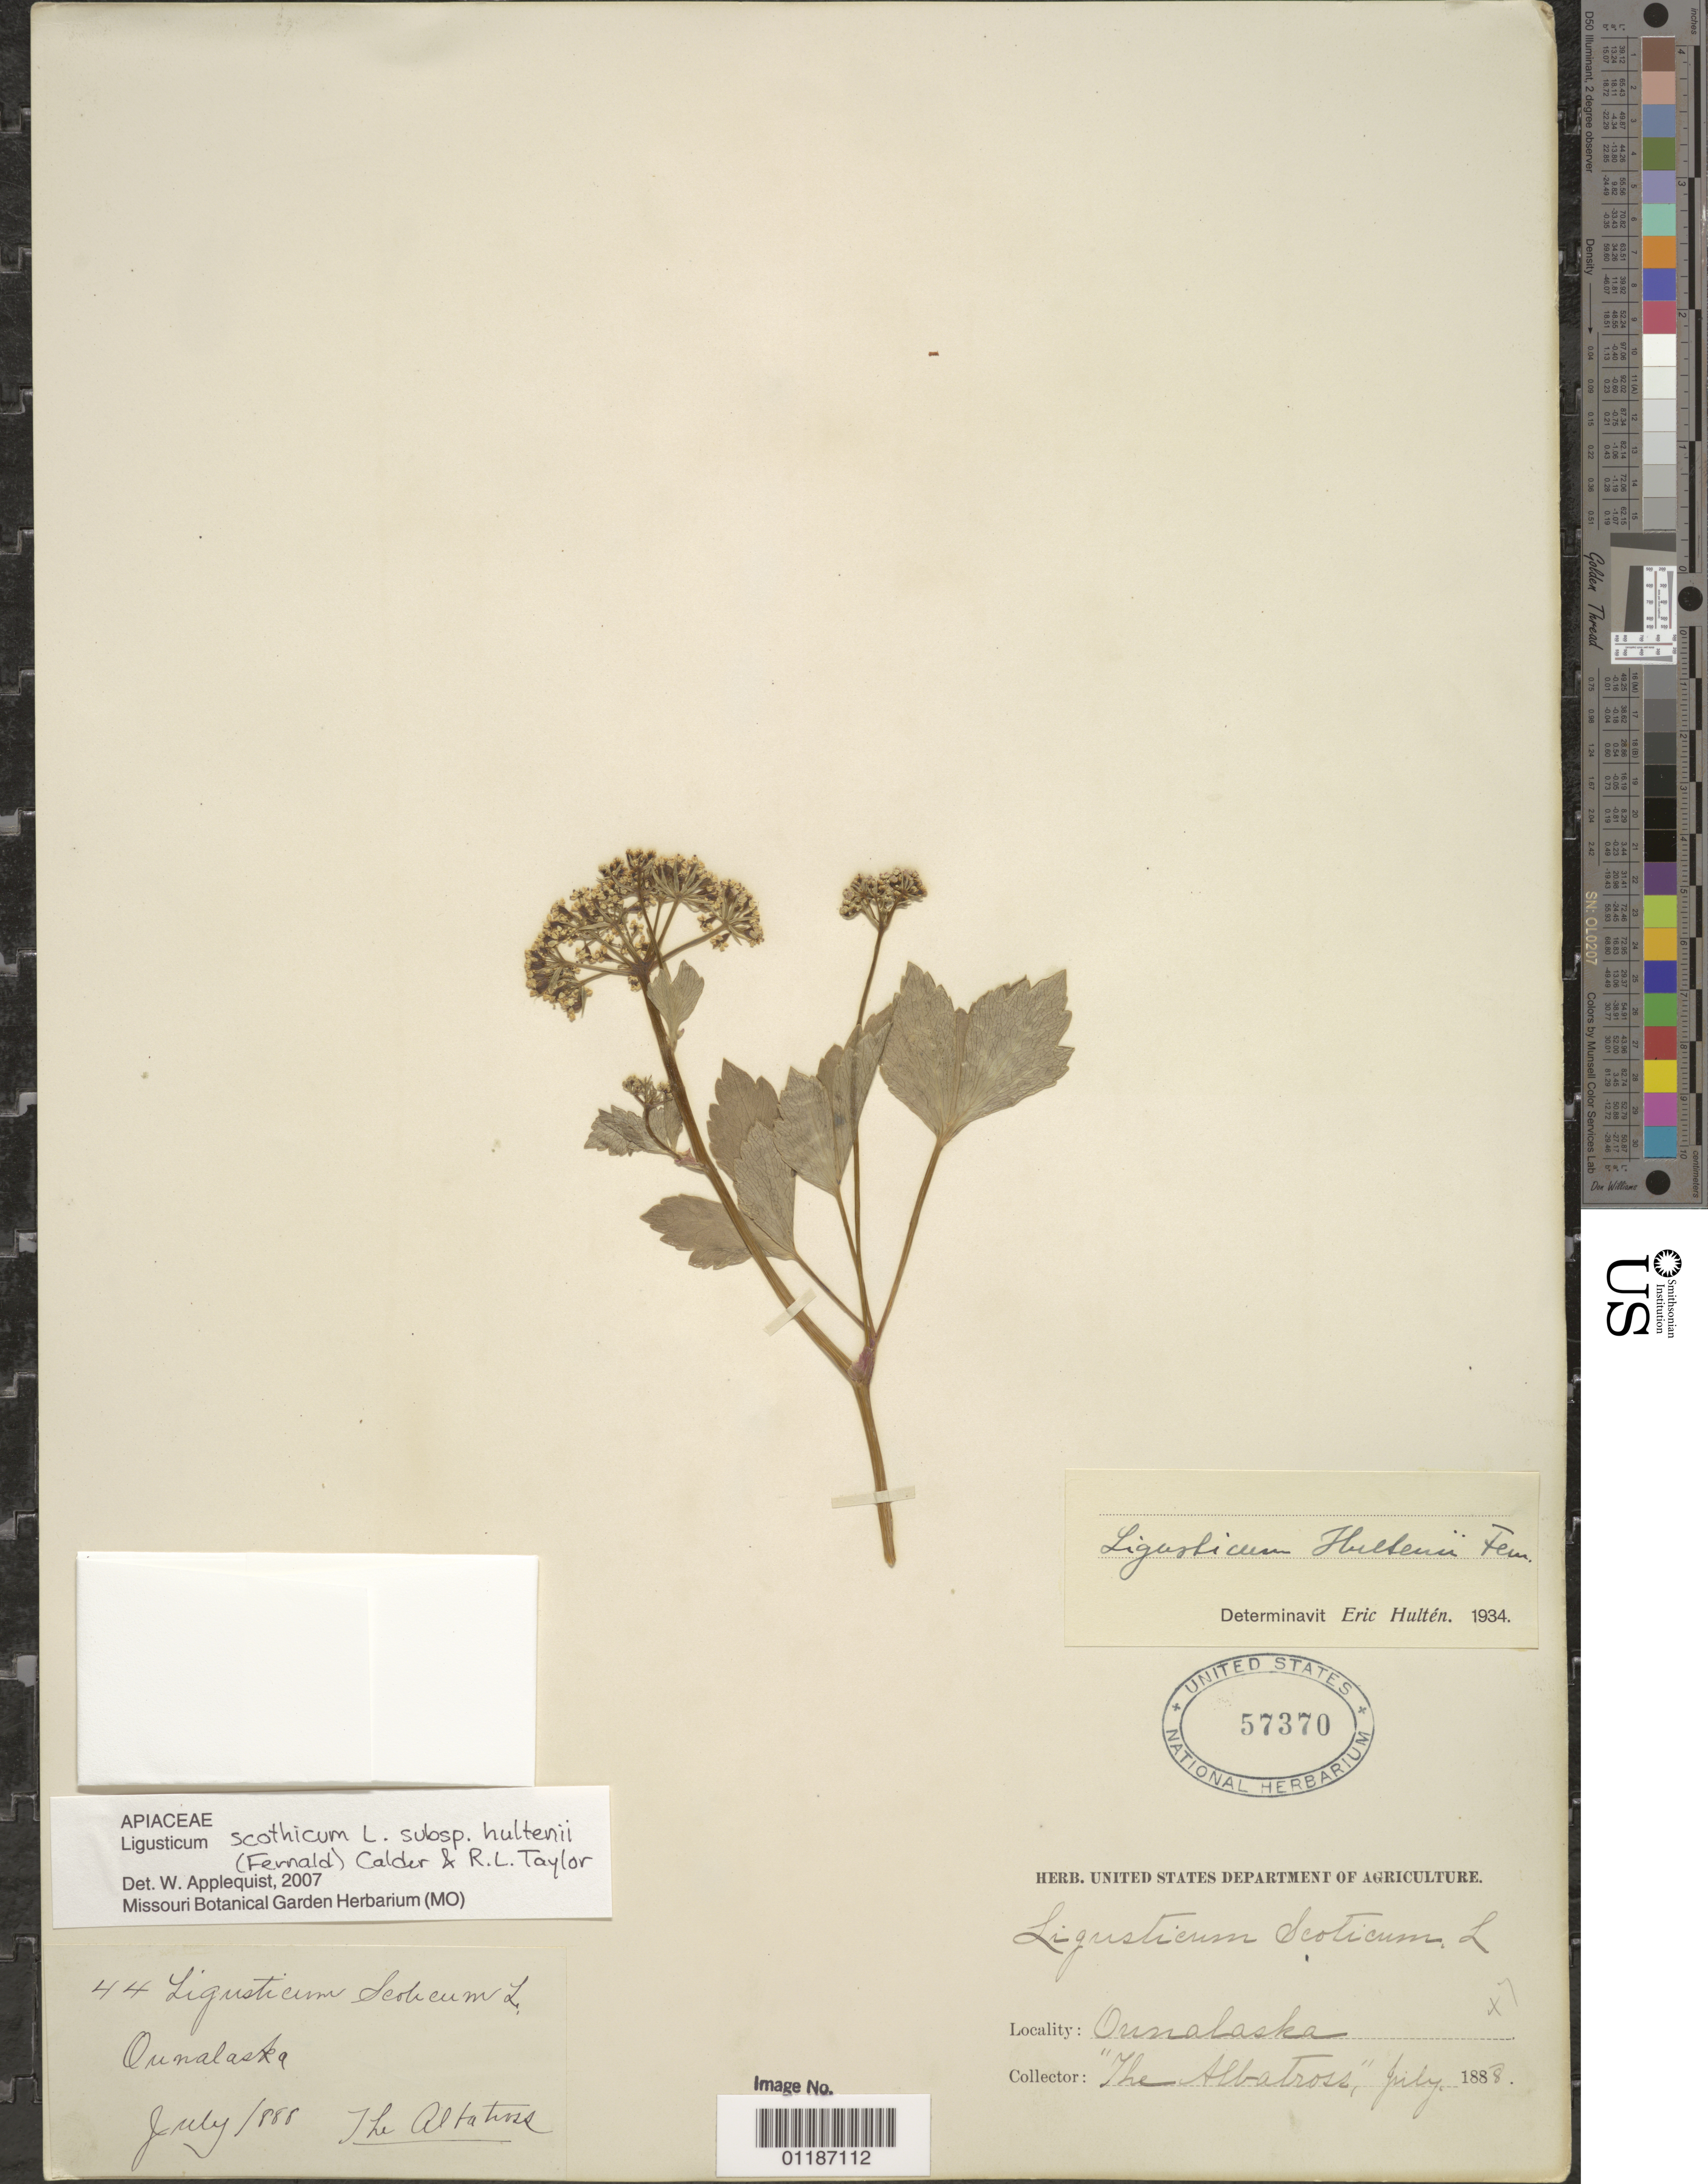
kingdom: Plantae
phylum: Tracheophyta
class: Magnoliopsida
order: Apiales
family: Apiaceae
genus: Ligusticum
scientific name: Ligusticum scoticum subsp. hultenii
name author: (Fernald) Calder & Roy L. Taylor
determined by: Applequist, W. L.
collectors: "The Albatross"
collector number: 44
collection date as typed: --Jul 1888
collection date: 1888-07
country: United States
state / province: Alaska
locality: Unalaska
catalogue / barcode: US 57370